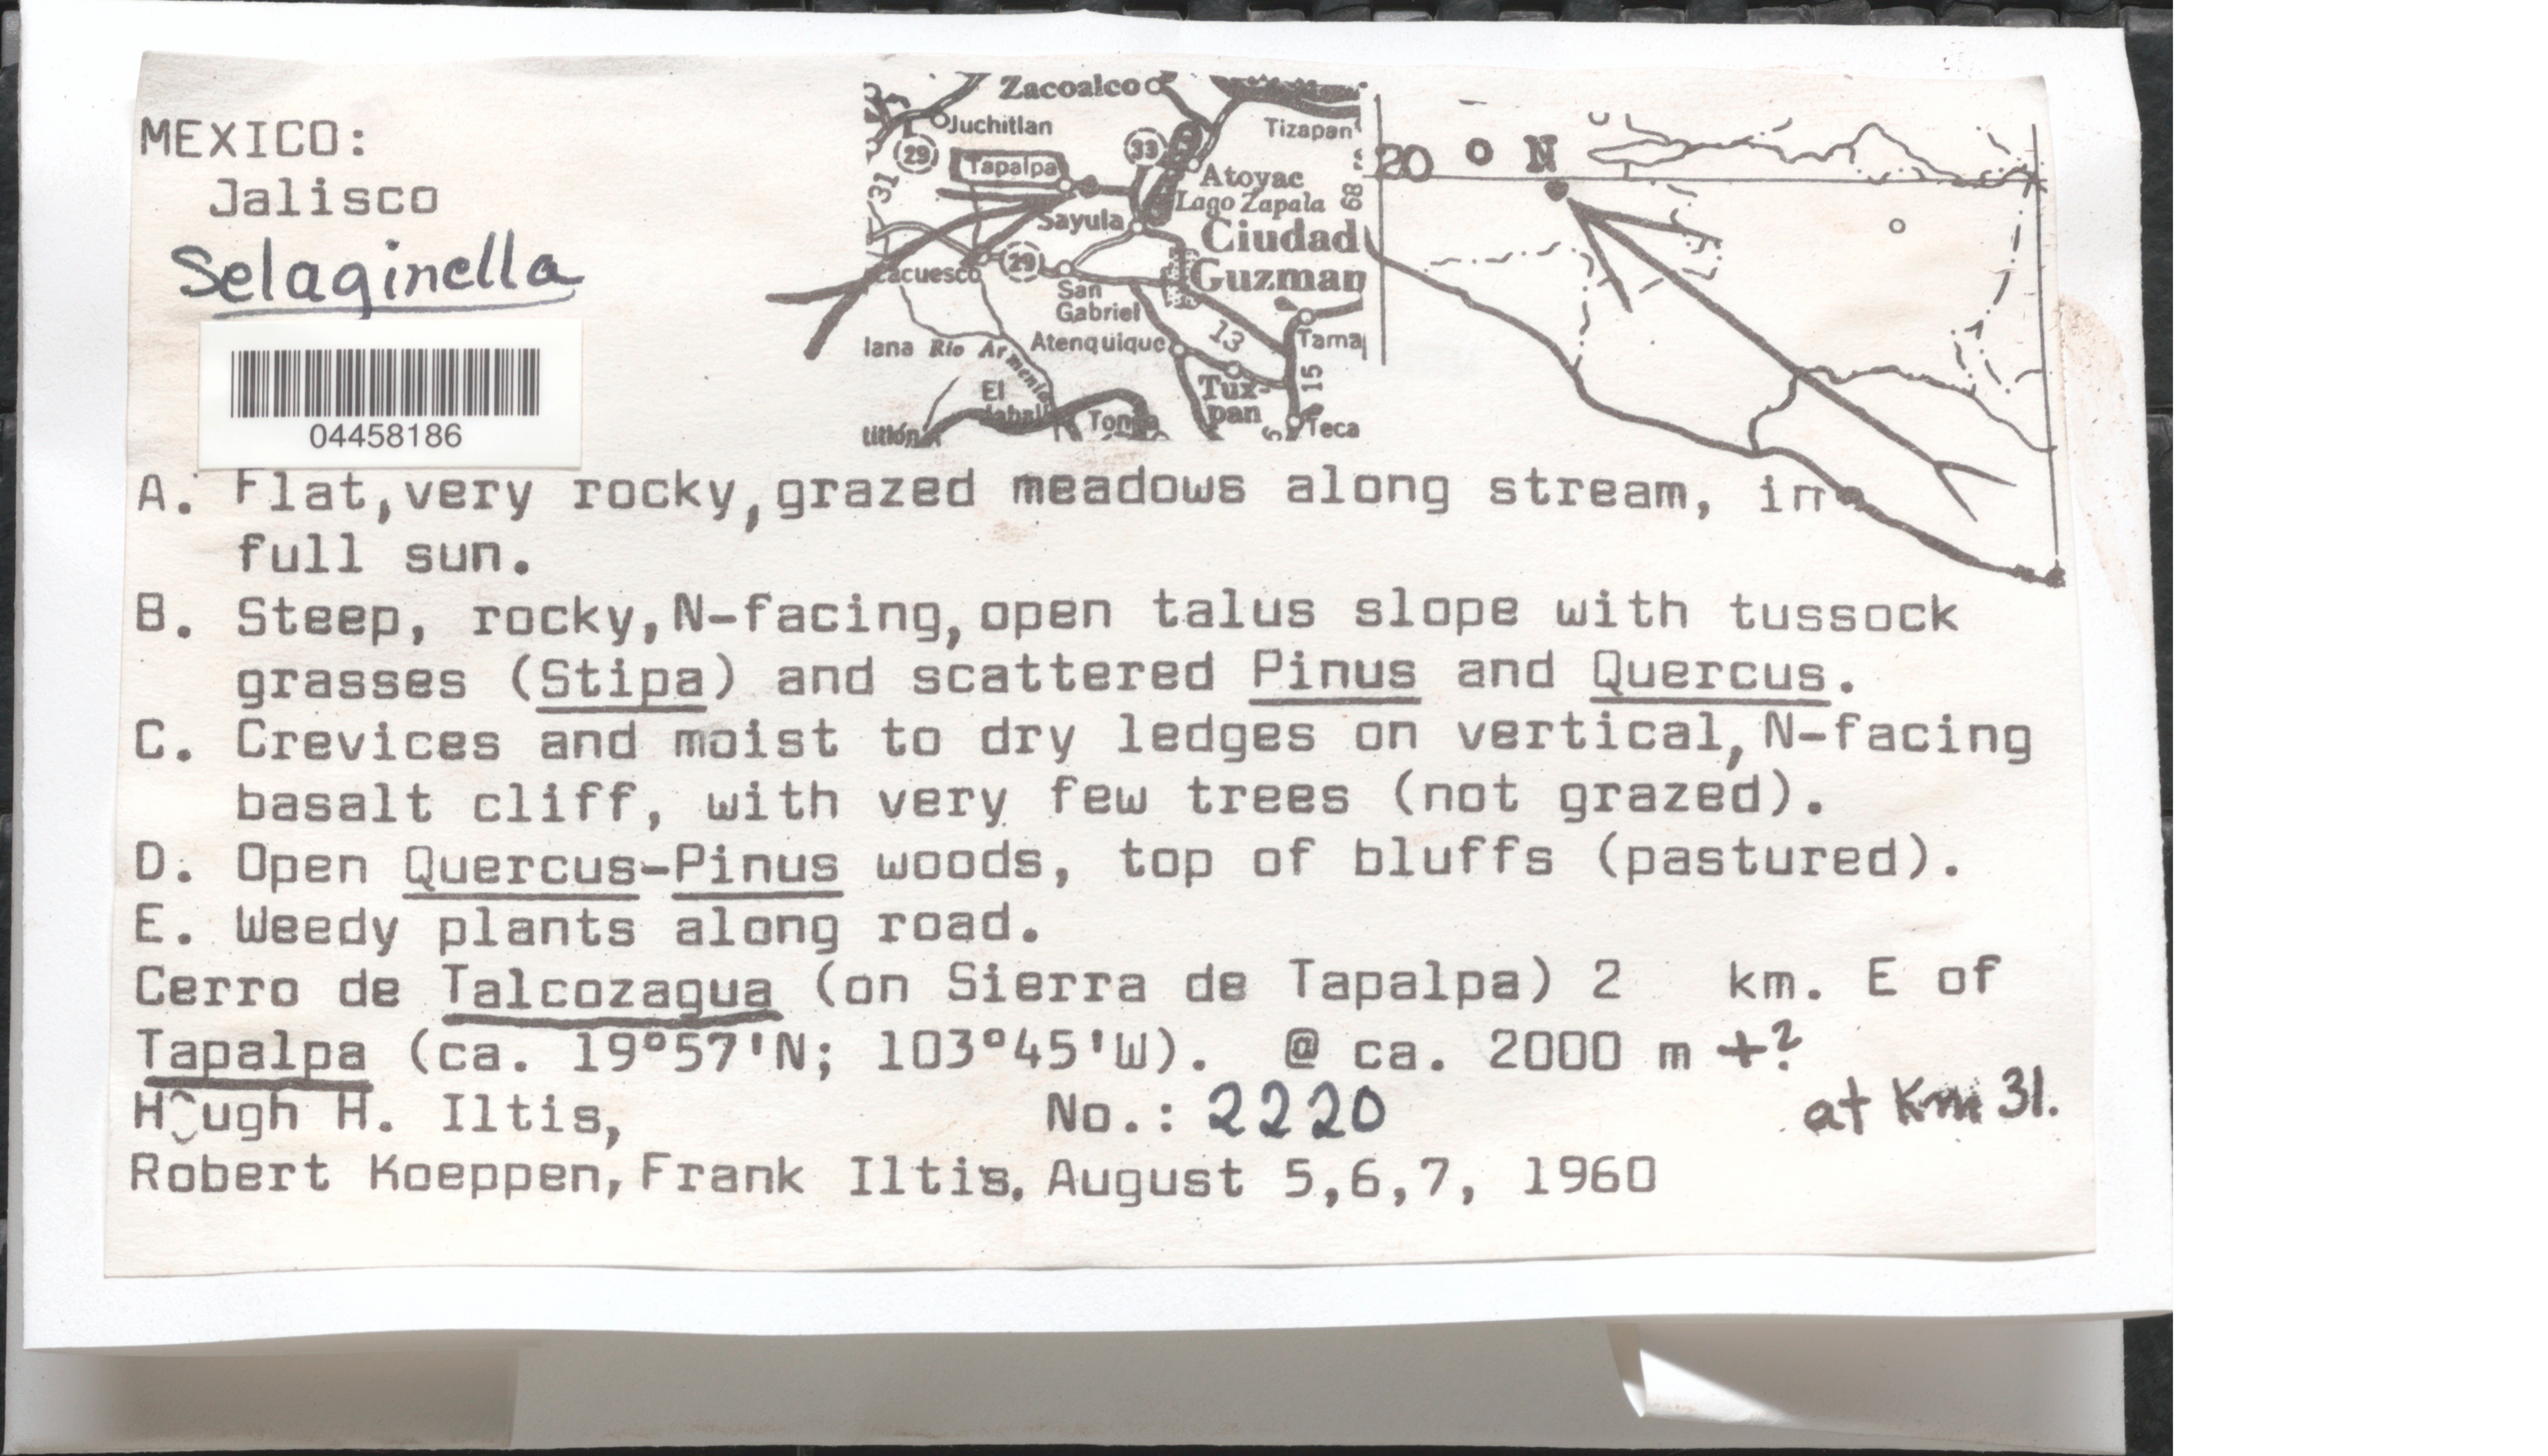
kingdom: Plantae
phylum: Tracheophyta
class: Lycopodiopsida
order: Selaginellales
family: Selaginellaceae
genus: Selaginella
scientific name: Selaginella sp.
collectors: H. H. Iltis, R. C. Koeppen & F. S. Iltis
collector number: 2220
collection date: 1960-08-05/1960-08-07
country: Mexico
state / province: Jalisco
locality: Cerro de Talcozagua (on Sierra de Tapalpa) 2 km. E of Tapalpa. At Km 31.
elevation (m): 2000